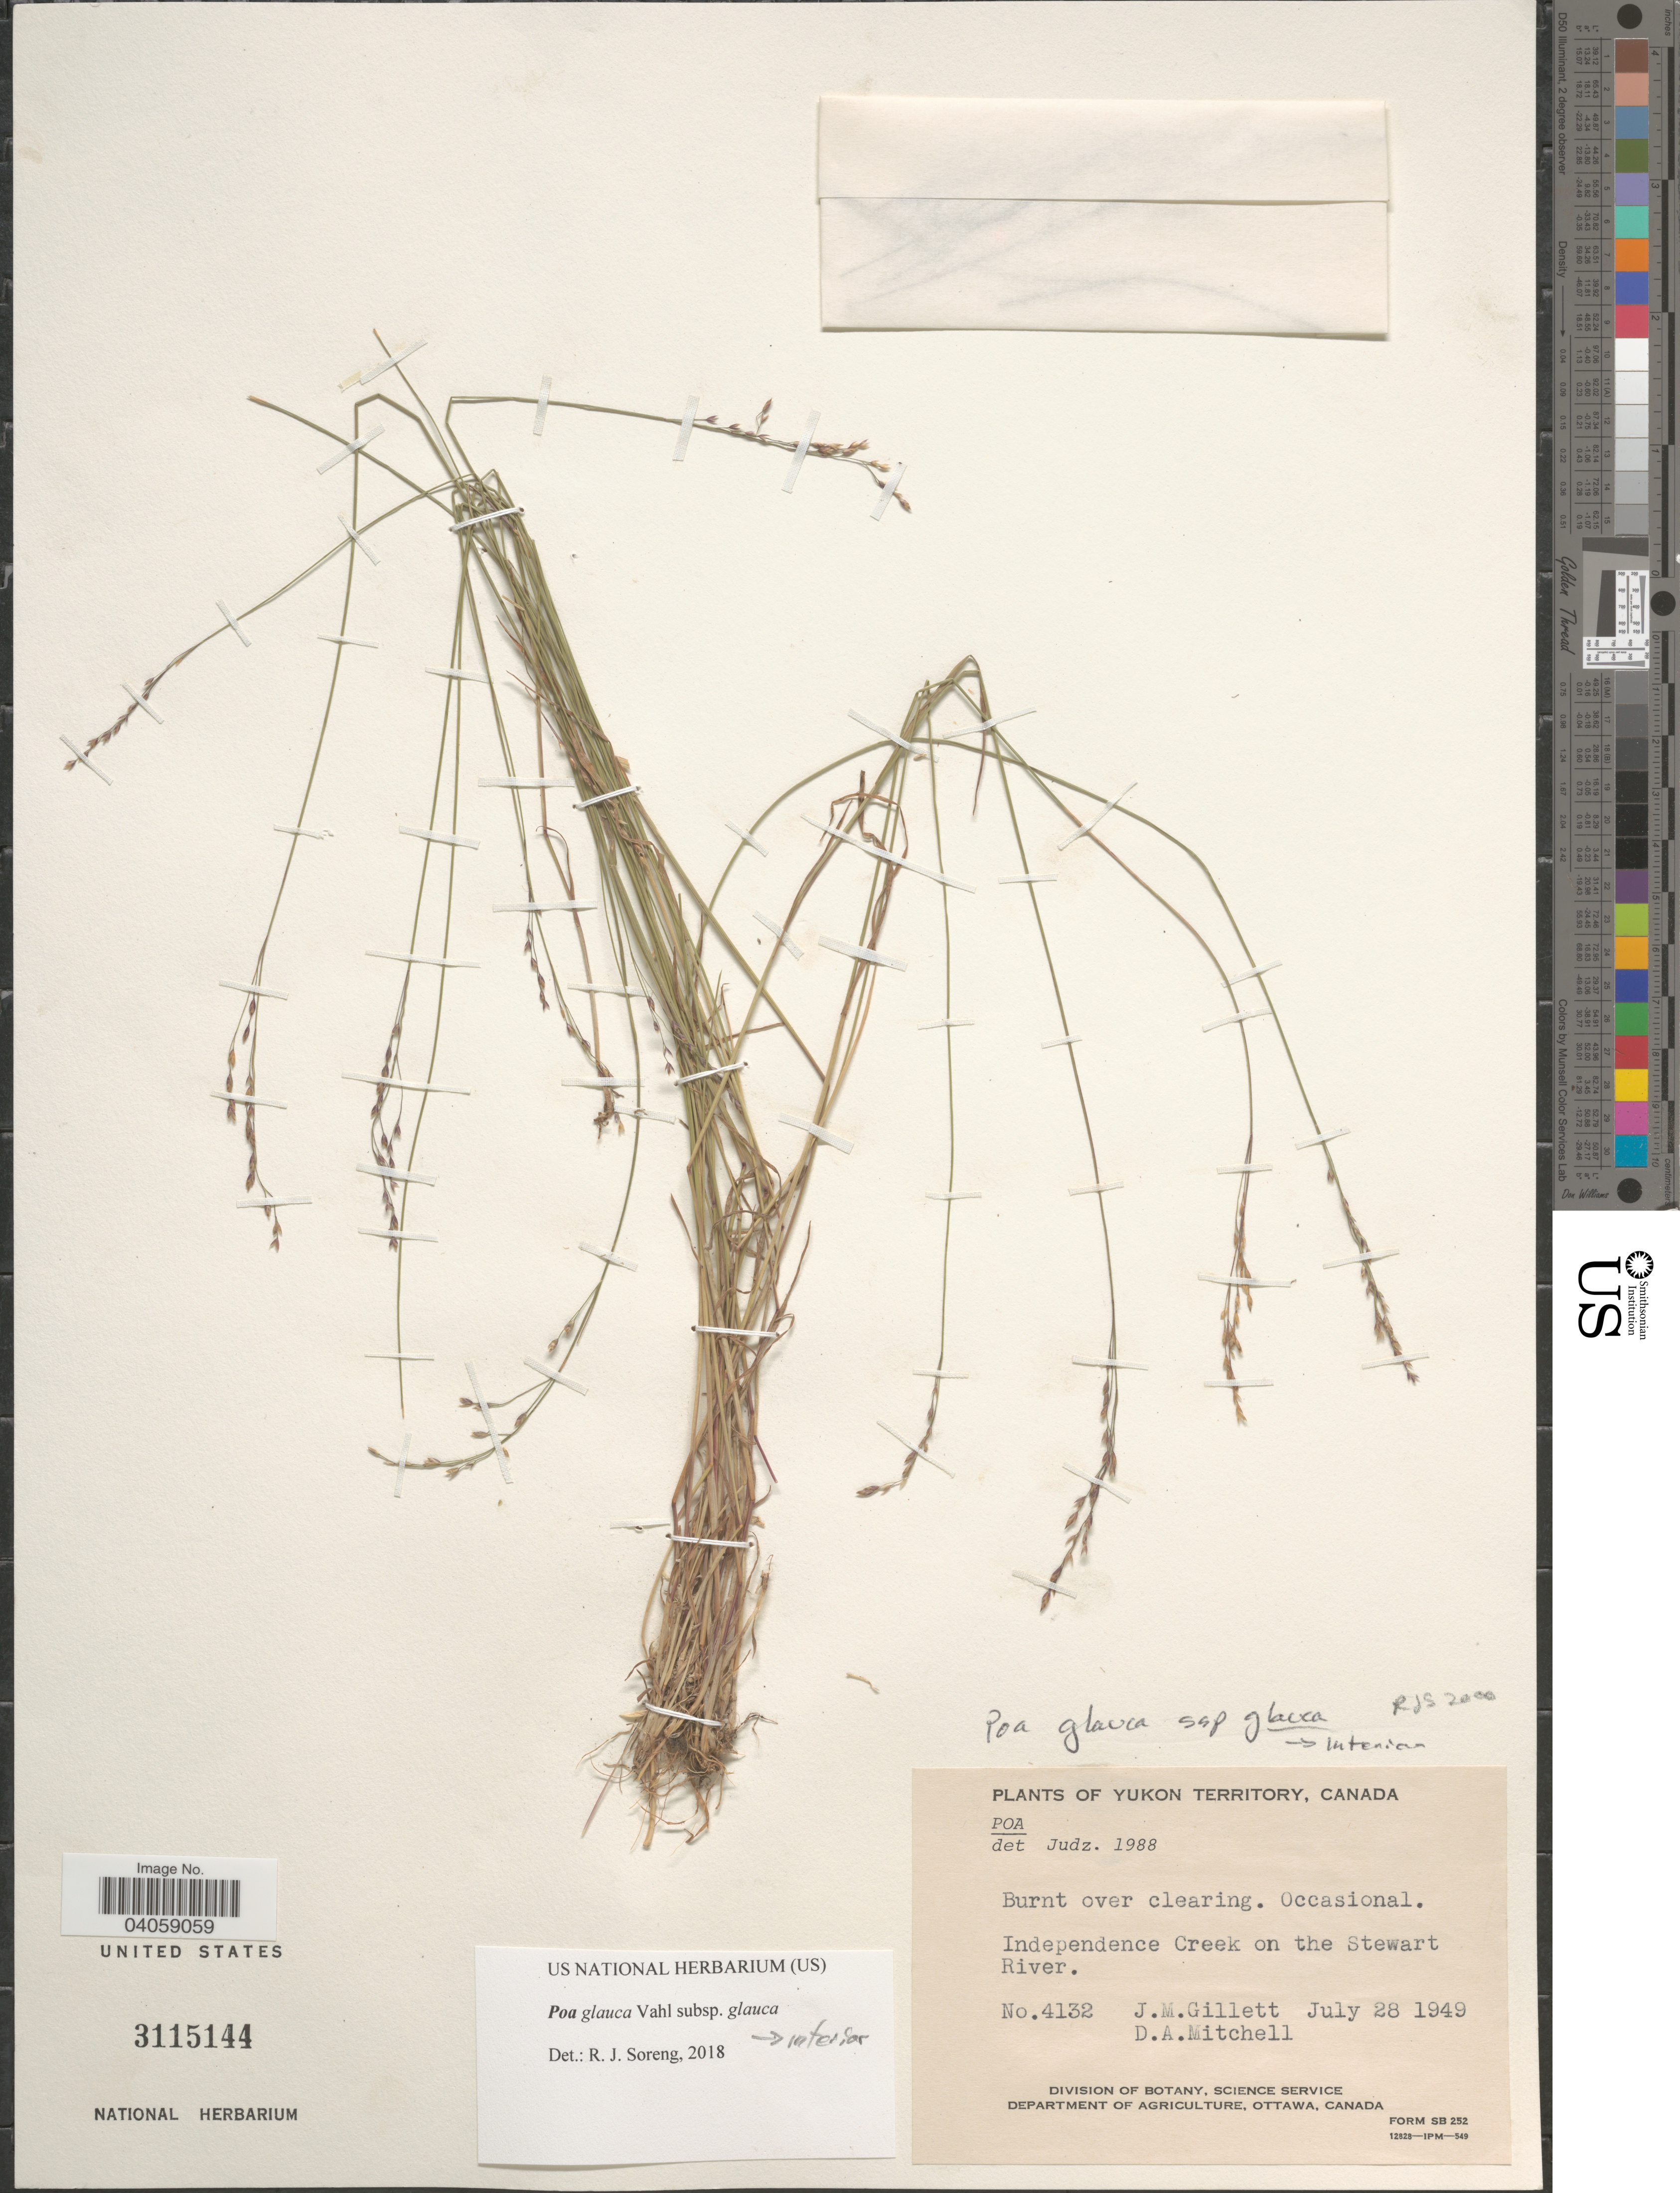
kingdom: Plantae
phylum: Tracheophyta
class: Liliopsida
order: Poales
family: Poaceae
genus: Poa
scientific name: Poa glauca subsp. glauca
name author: Vahl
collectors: J. M. Gillett & D. Mitchell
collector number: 4132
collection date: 1949-07-28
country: Canada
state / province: Yukon Territory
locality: Independence Creek on the Stewart River.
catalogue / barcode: US 3115144